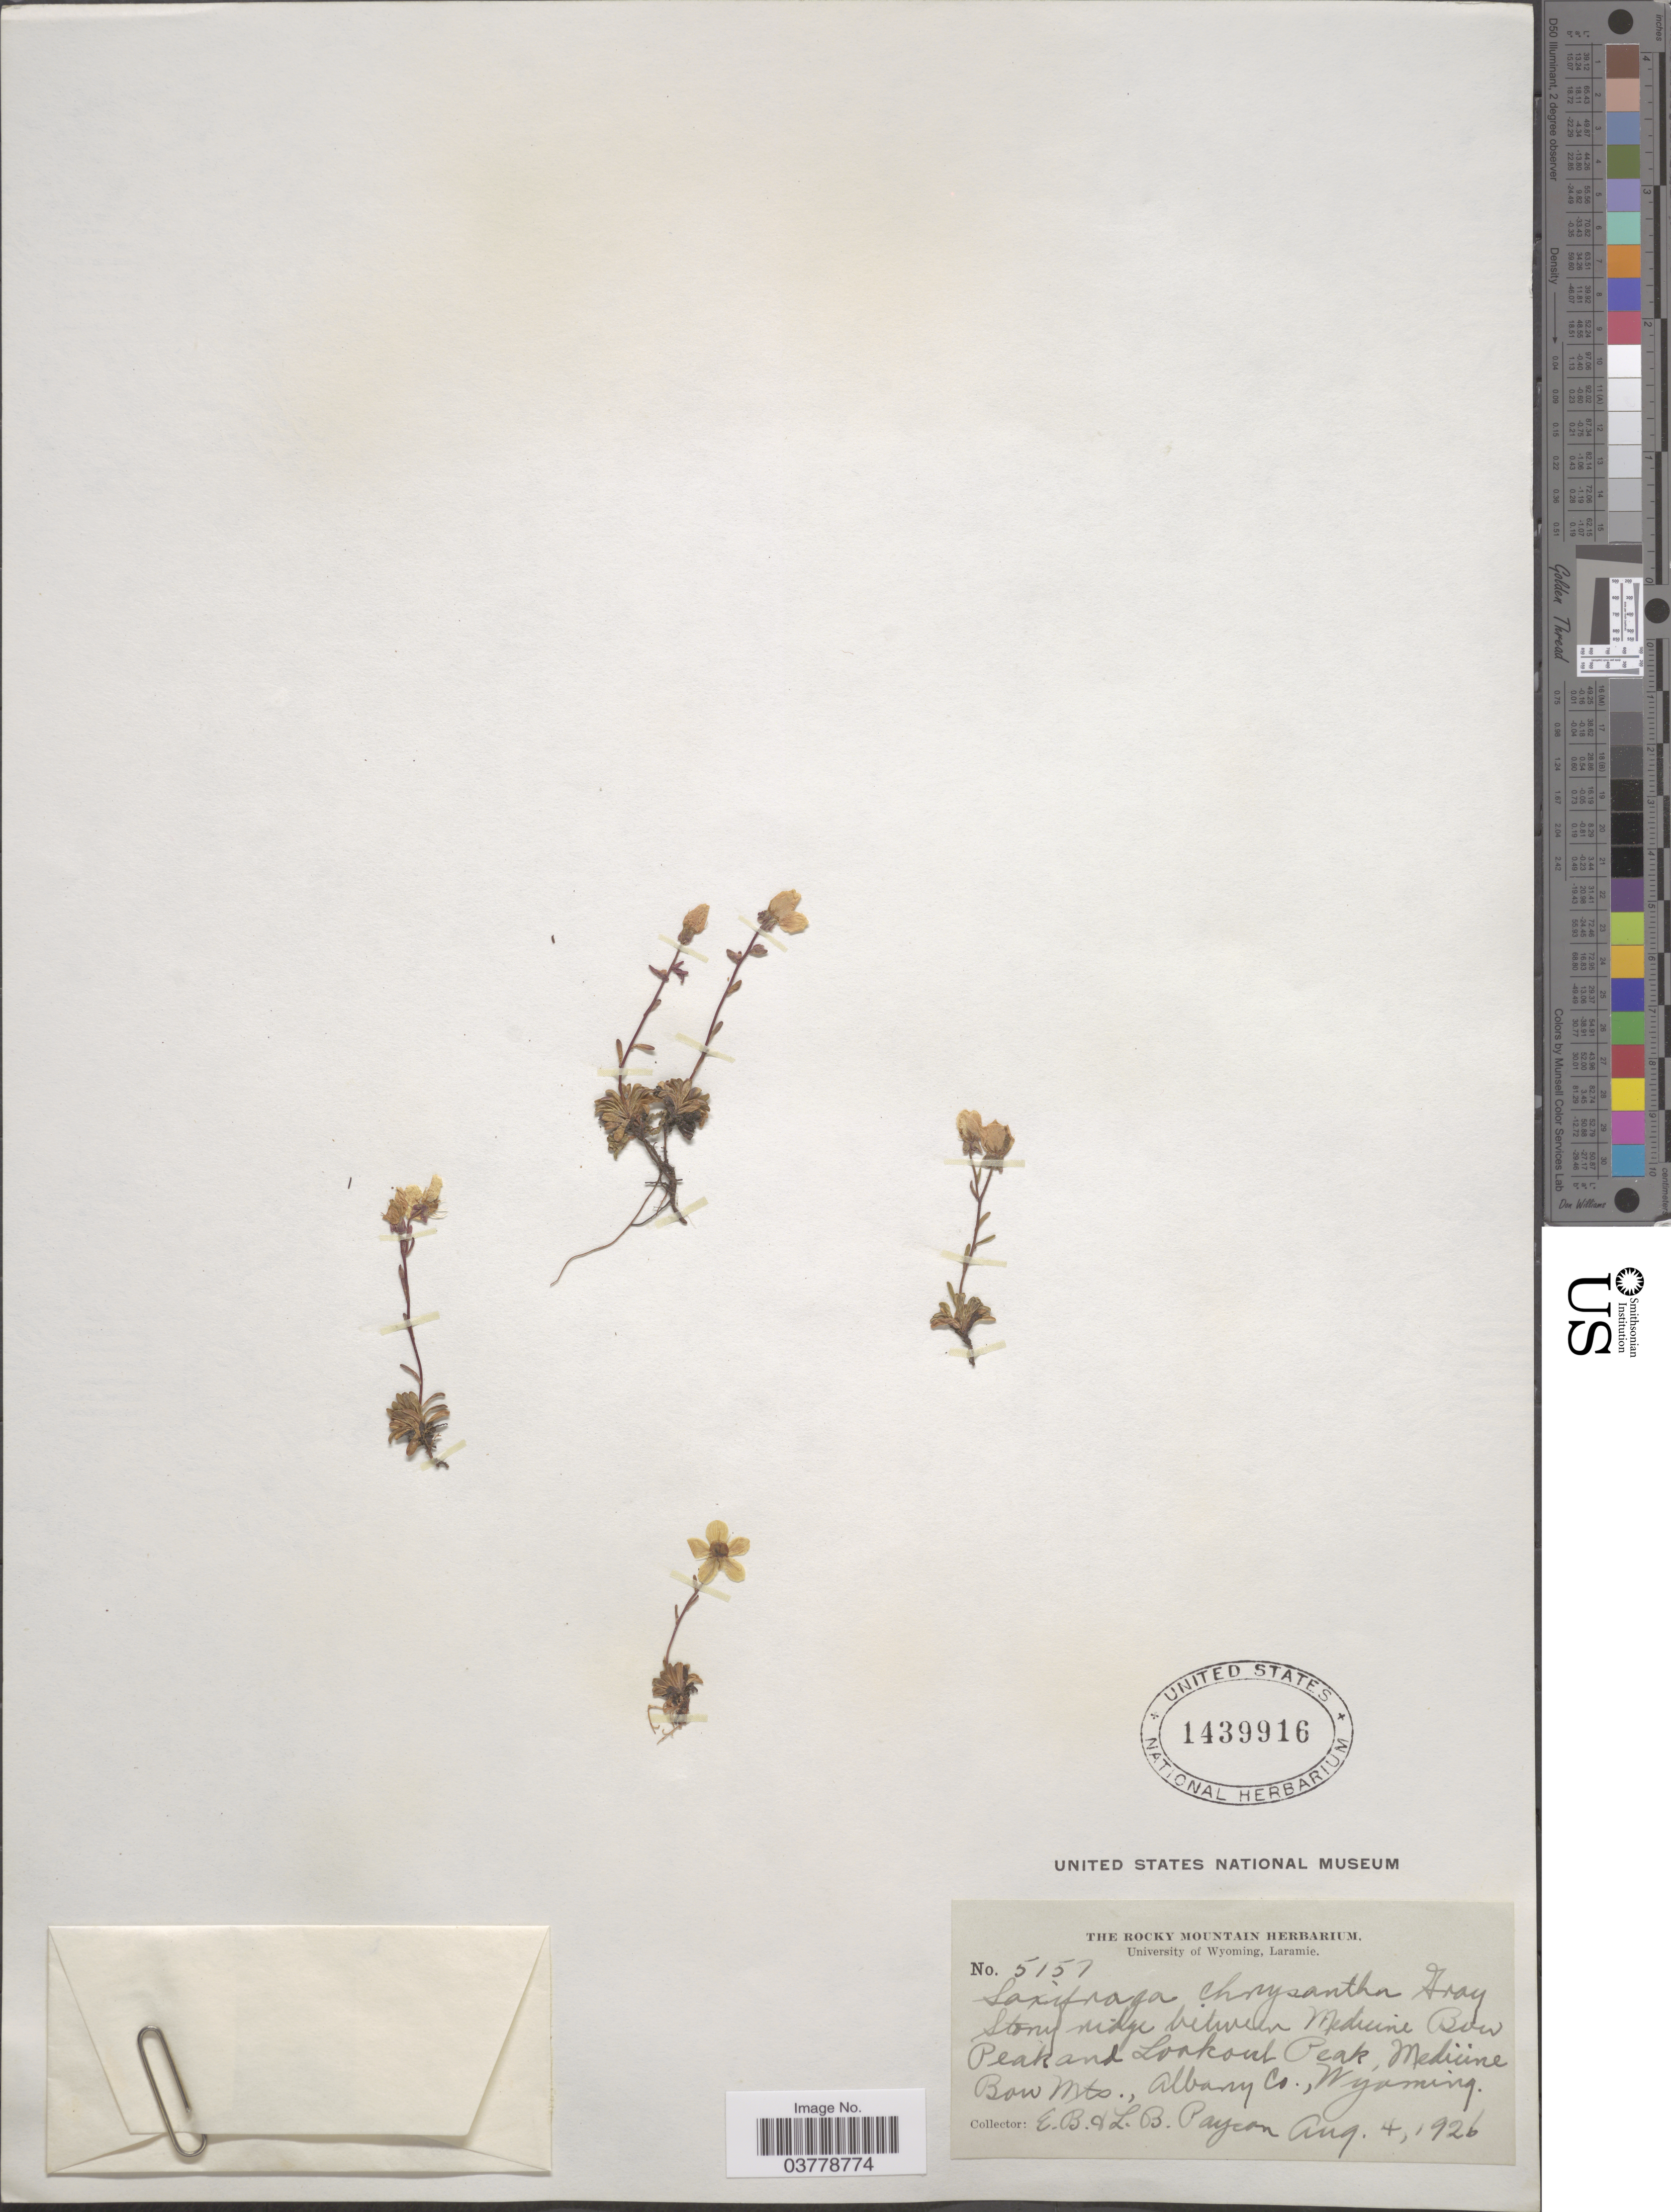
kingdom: Plantae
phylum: Tracheophyta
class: Magnoliopsida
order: Saxifragales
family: Saxifragaceae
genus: Saxifraga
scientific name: Saxifraga chrysantha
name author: A. Gray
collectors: E. B. Payson & L. Payson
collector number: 5157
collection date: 1926-08-04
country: United States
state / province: Wyoming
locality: Stony ridge between Medicine Bow Peak and Lookout Peak, Medicine Bow Mts., Albany Co.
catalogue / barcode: US 1439916